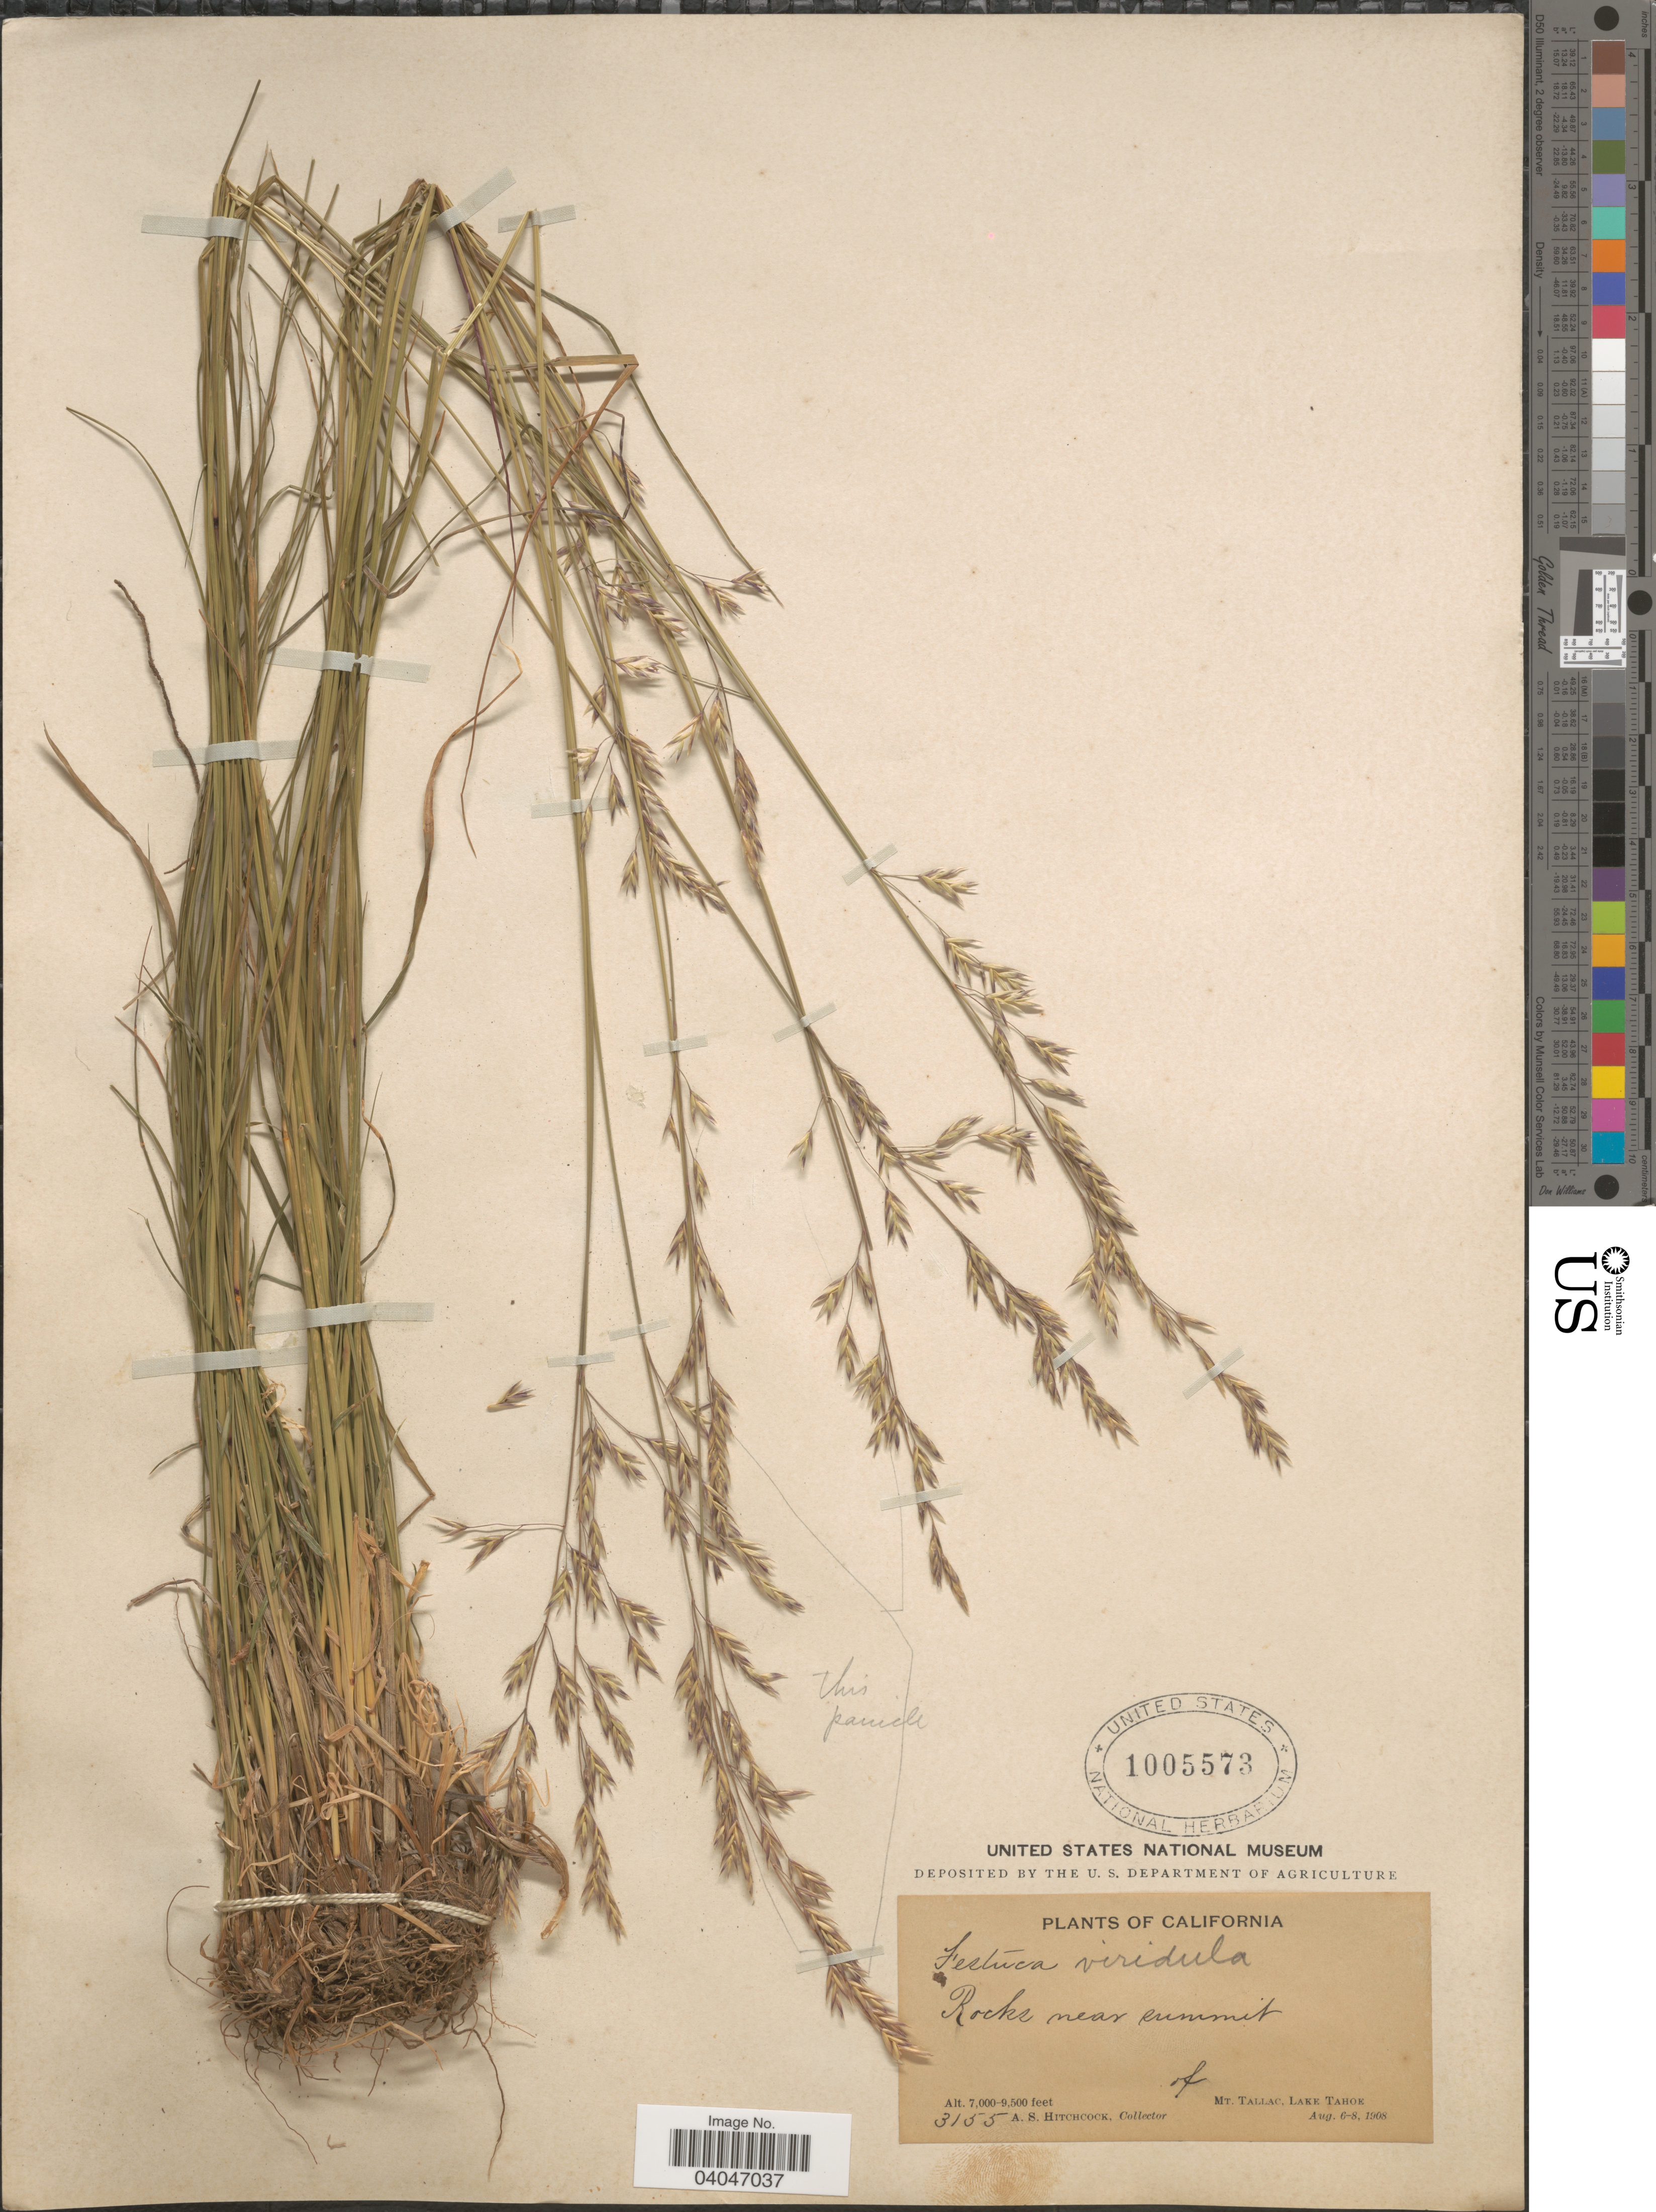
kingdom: Plantae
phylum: Tracheophyta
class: Liliopsida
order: Poales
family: Poaceae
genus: Festuca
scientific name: Festuca viridula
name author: Vasey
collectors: A. S. Hitchcock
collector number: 3155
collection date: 1908-08-06/1908-08-08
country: United States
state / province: California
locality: Rocks near summit of Mt. Tallac, Lake Tahoe.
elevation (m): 2134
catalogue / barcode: US 1005573